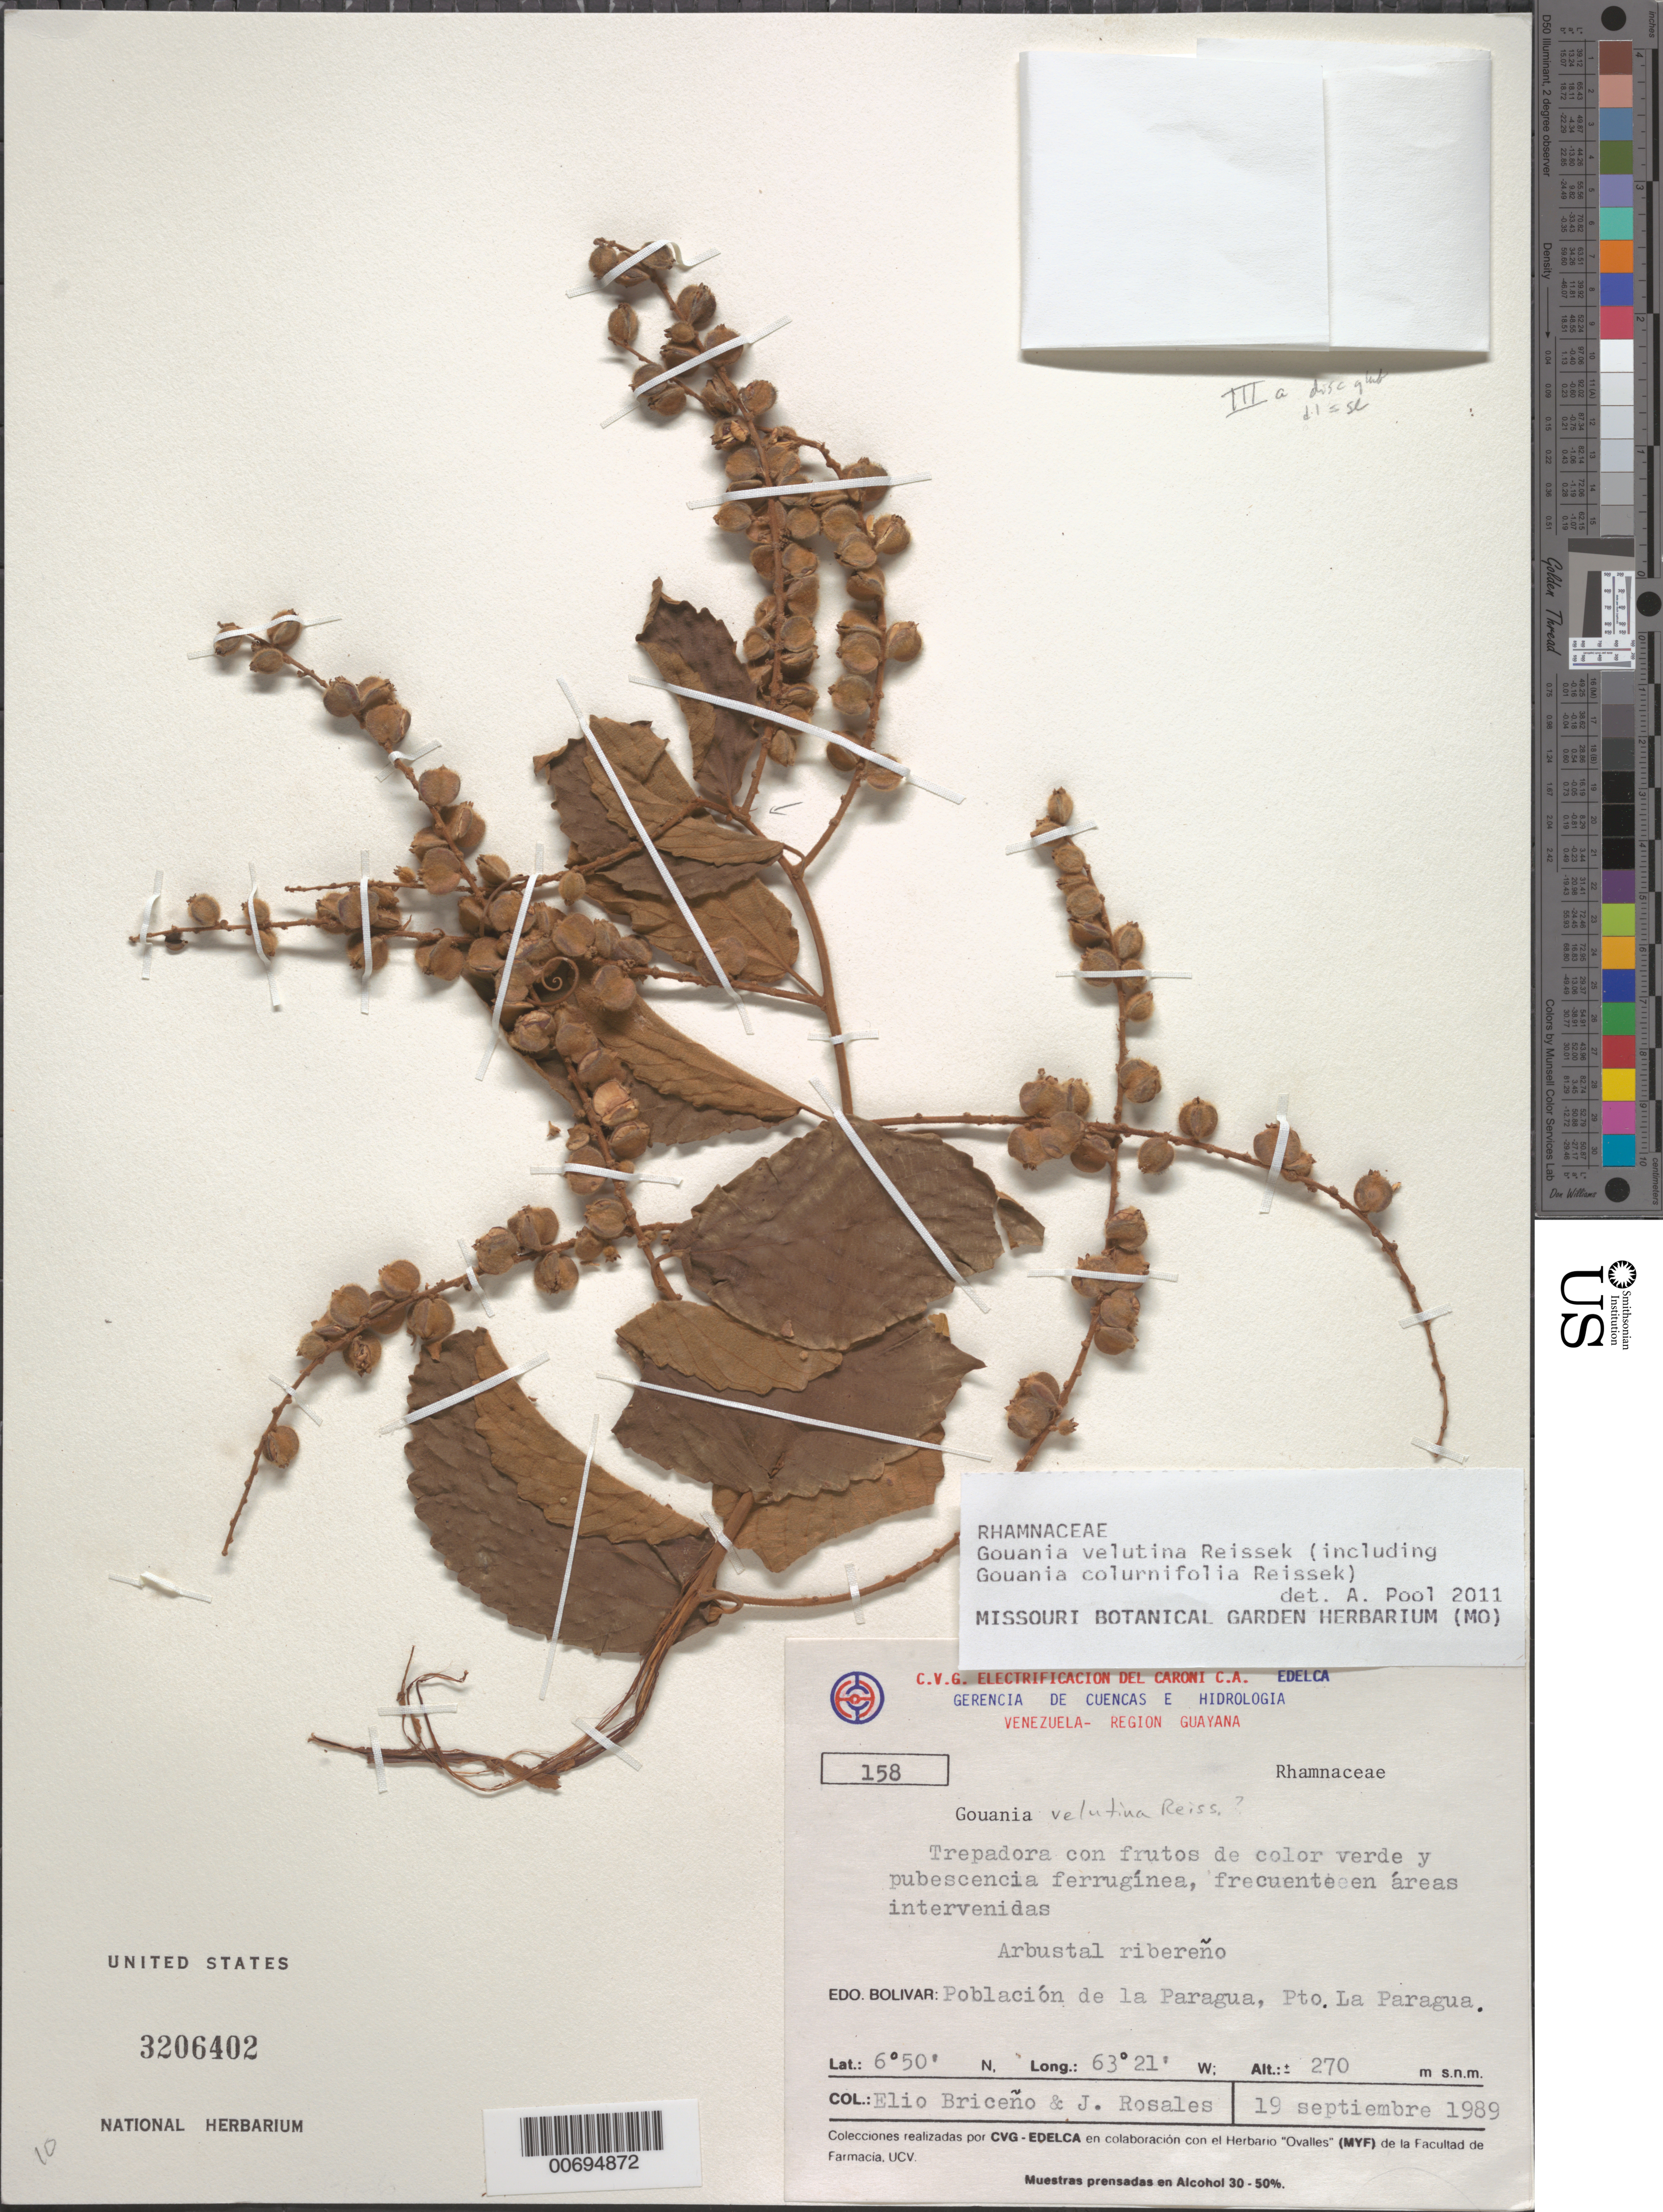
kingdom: Plantae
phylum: Tracheophyta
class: Magnoliopsida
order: Rosales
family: Rhamnaceae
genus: Gouania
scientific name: Gouania velutina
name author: Reissek in Mart.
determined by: Pool, A., (MO), Missouri Botanical Garden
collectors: E. Briceño & J. Rosales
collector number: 158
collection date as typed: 19-Sep-89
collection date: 1989-09-19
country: Venezuela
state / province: Bolívar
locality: Pto. La Paragua, Poblacion de la Paragua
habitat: Arbustal ribereno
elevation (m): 270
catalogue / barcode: US 3206402